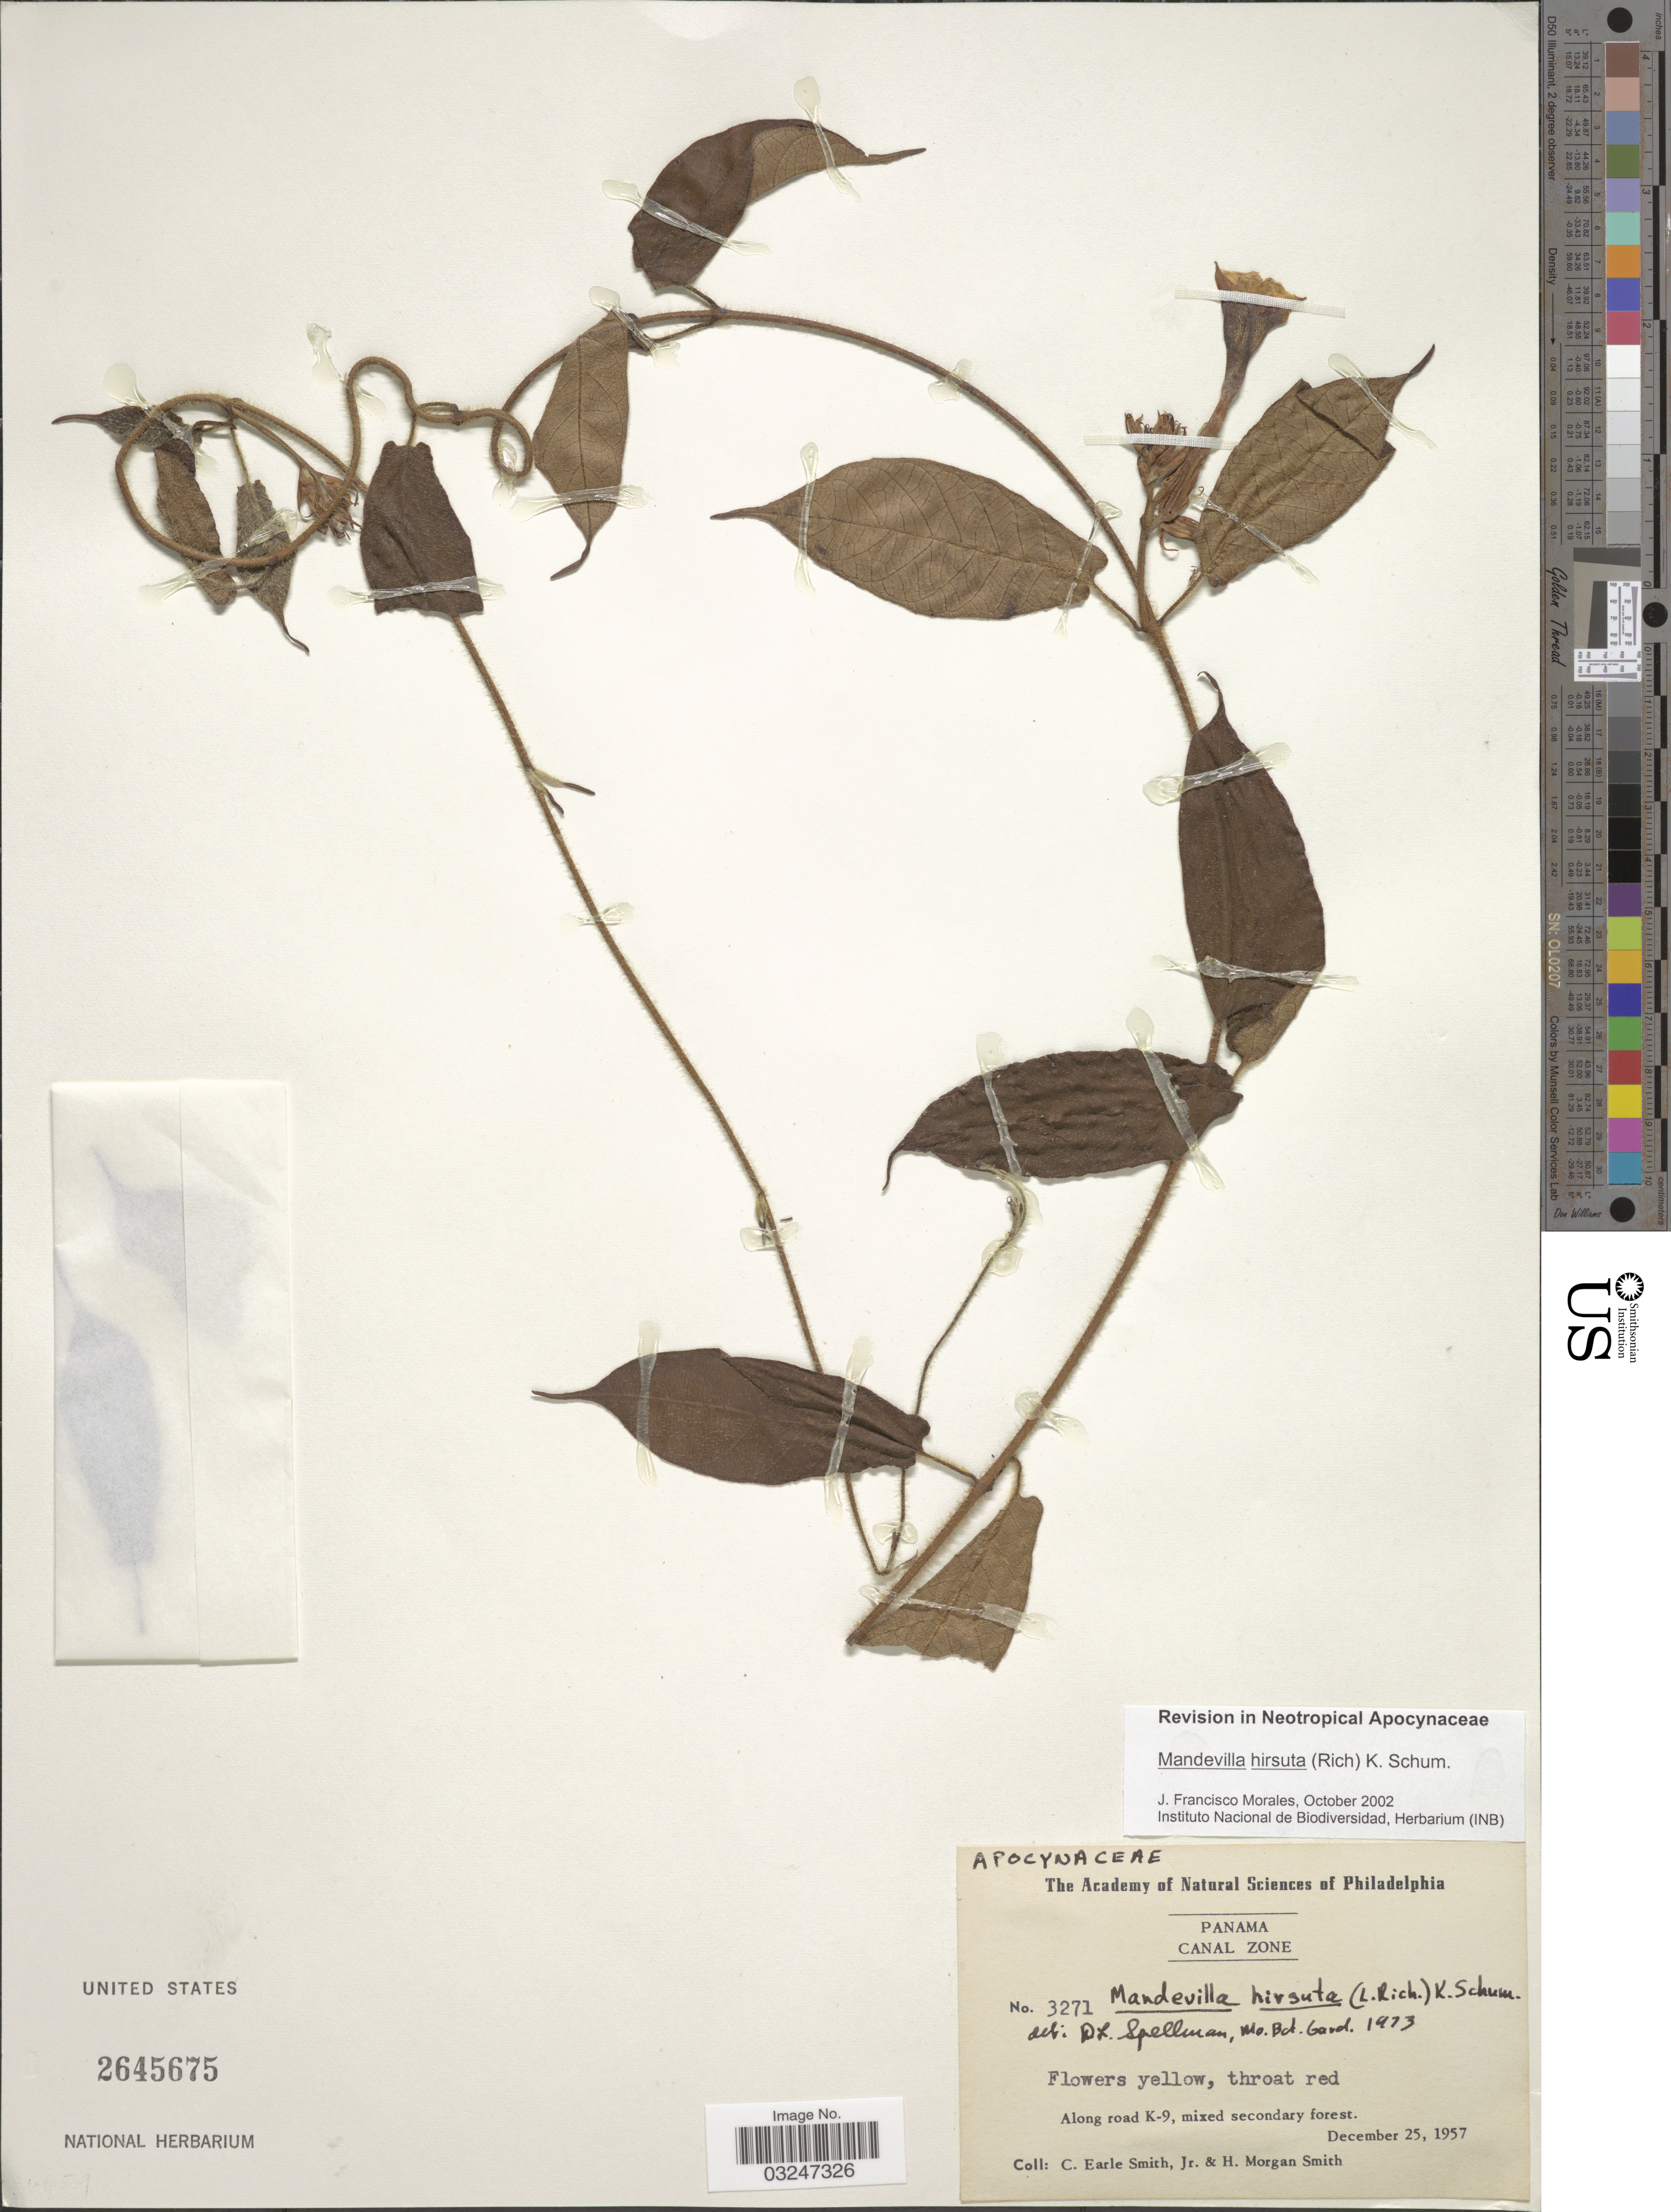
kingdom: Plantae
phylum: Tracheophyta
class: Magnoliopsida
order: Gentianales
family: Apocynaceae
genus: Mandevilla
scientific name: Mandevilla hirsuta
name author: (Rich.) K. Schum.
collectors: C. E. Smith Jr. & H. M. Smith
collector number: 3271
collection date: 1957-12-25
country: Panama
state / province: Colón / Panamá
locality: Canal Zone. Along road K-9.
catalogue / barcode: US 2645675